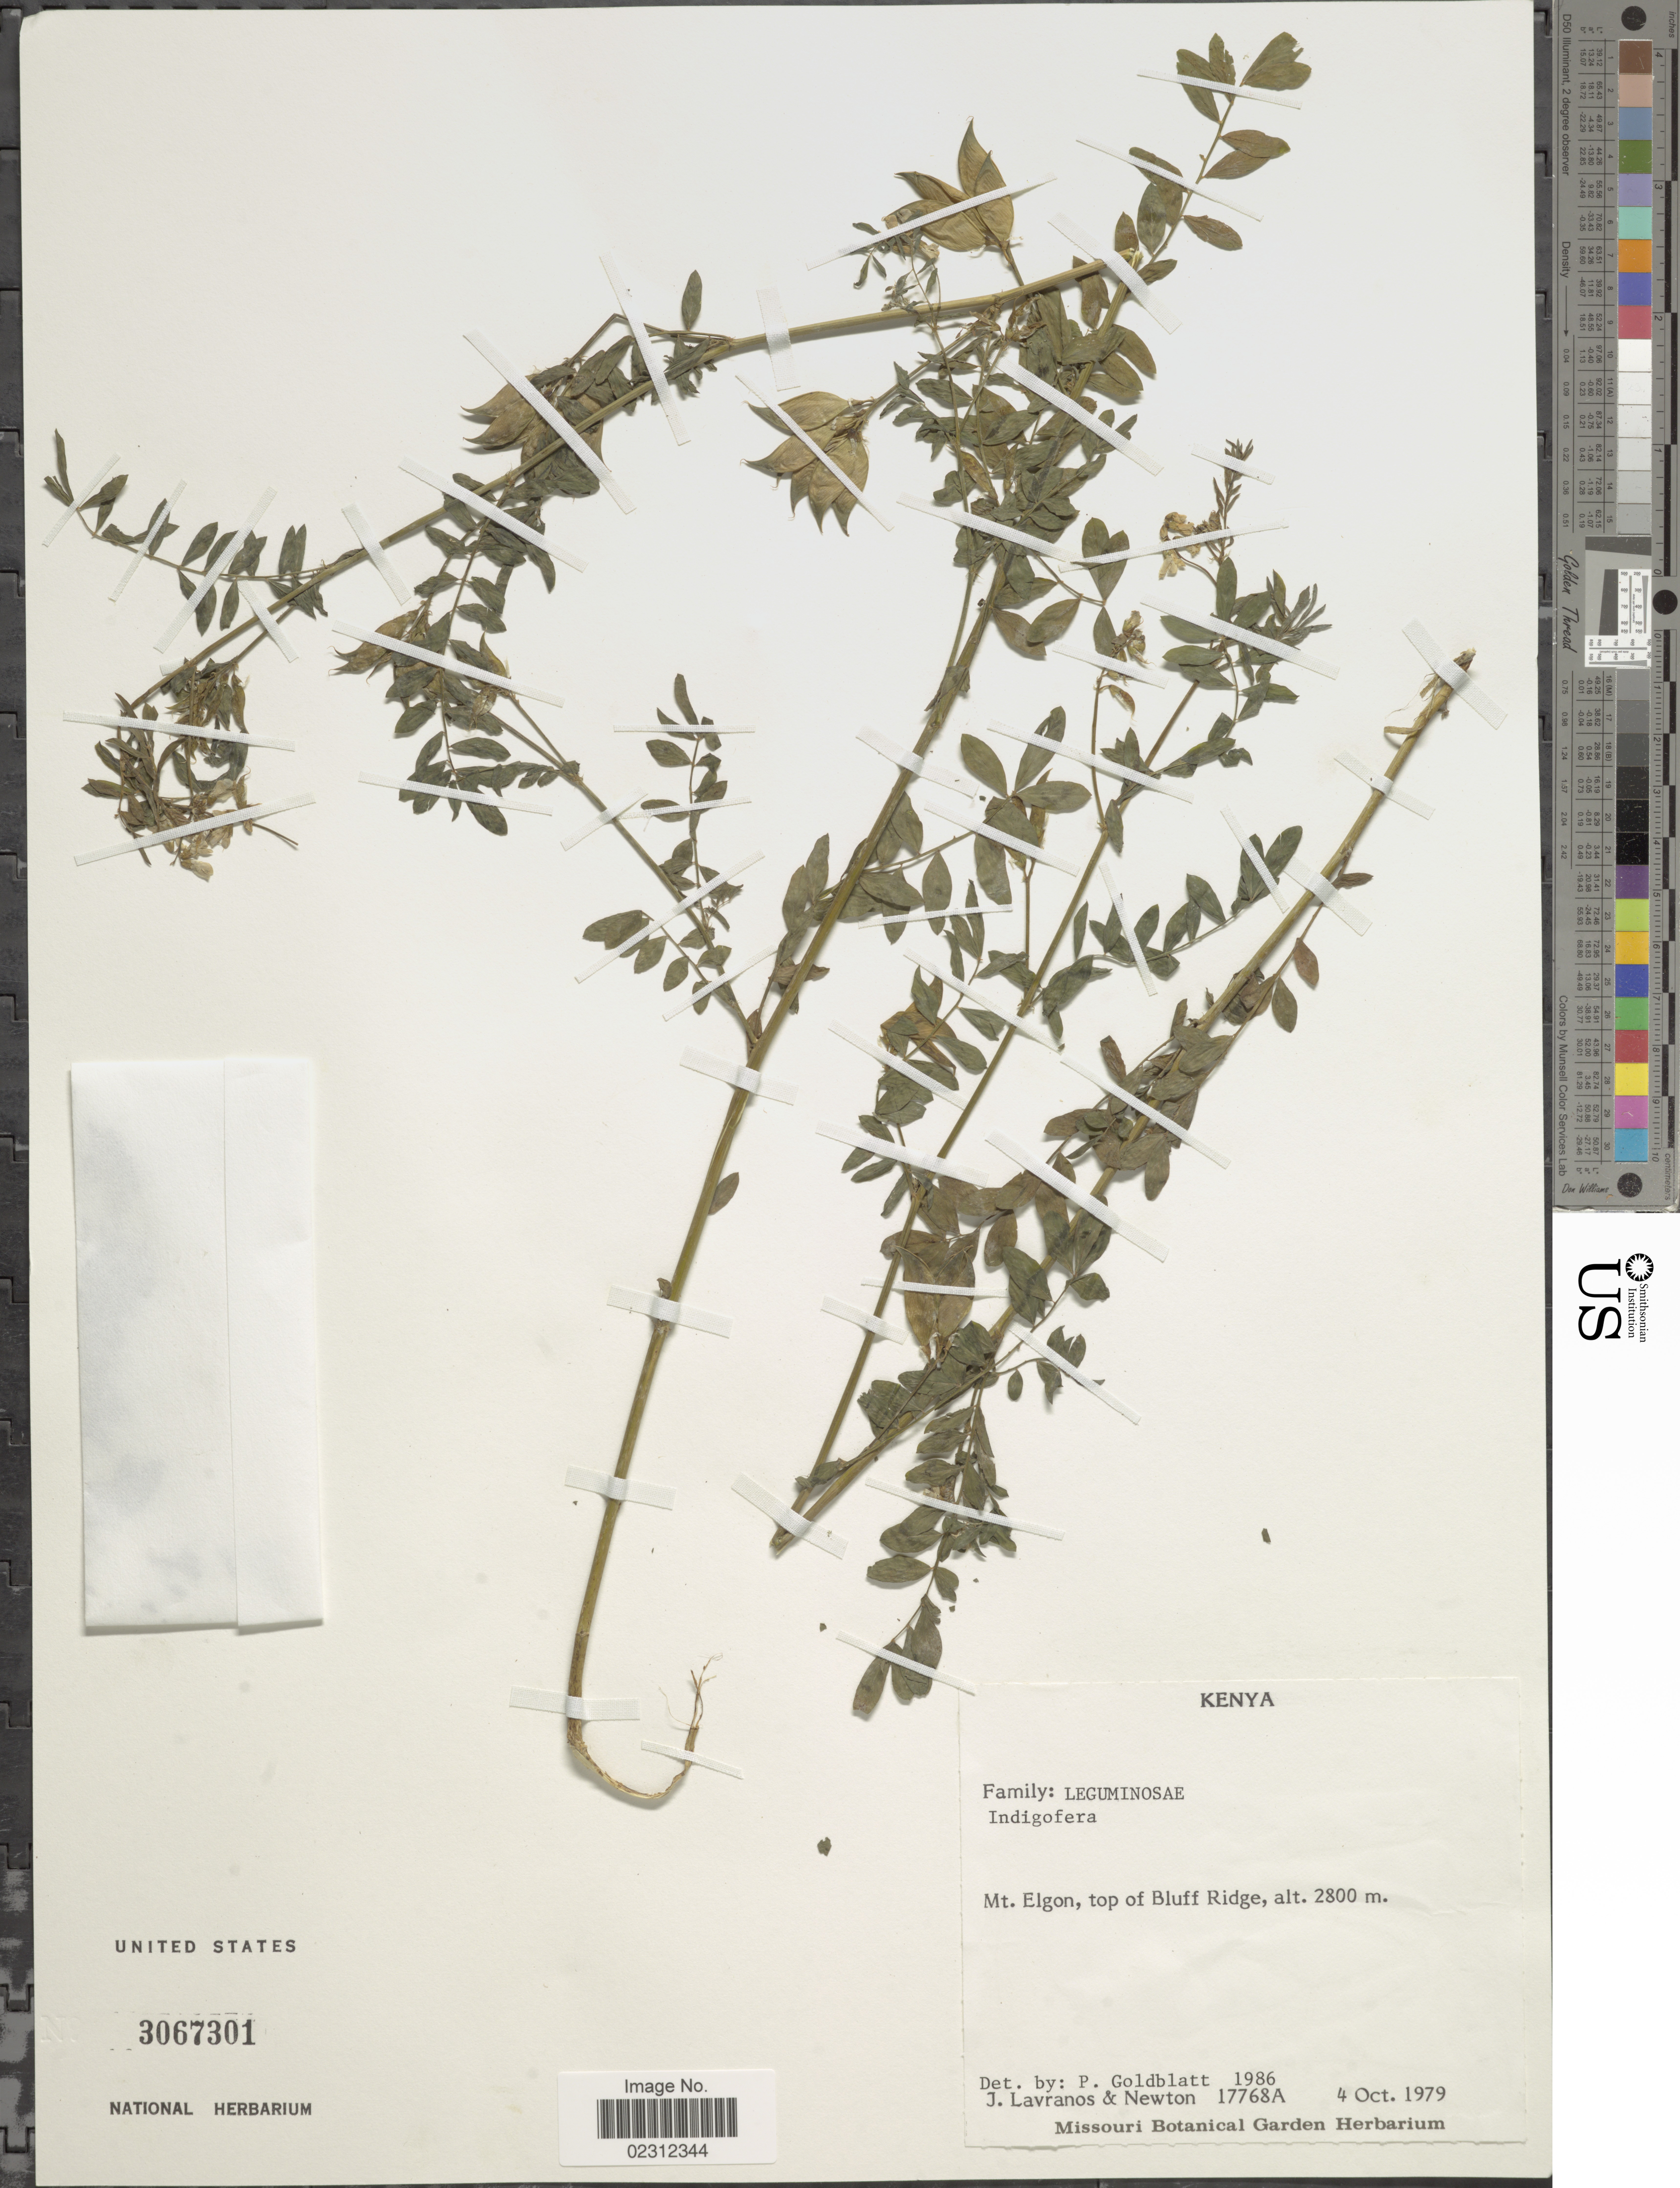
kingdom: Plantae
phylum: Tracheophyta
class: Magnoliopsida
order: Fabales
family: Fabaceae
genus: Indigofera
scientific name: Indigofera sp.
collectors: J. Lavranos & -. Newton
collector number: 17768A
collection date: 1979-10-04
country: Kenya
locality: Mt. Elgon, top of Bluff Ridge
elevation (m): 2800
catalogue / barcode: US 3067301